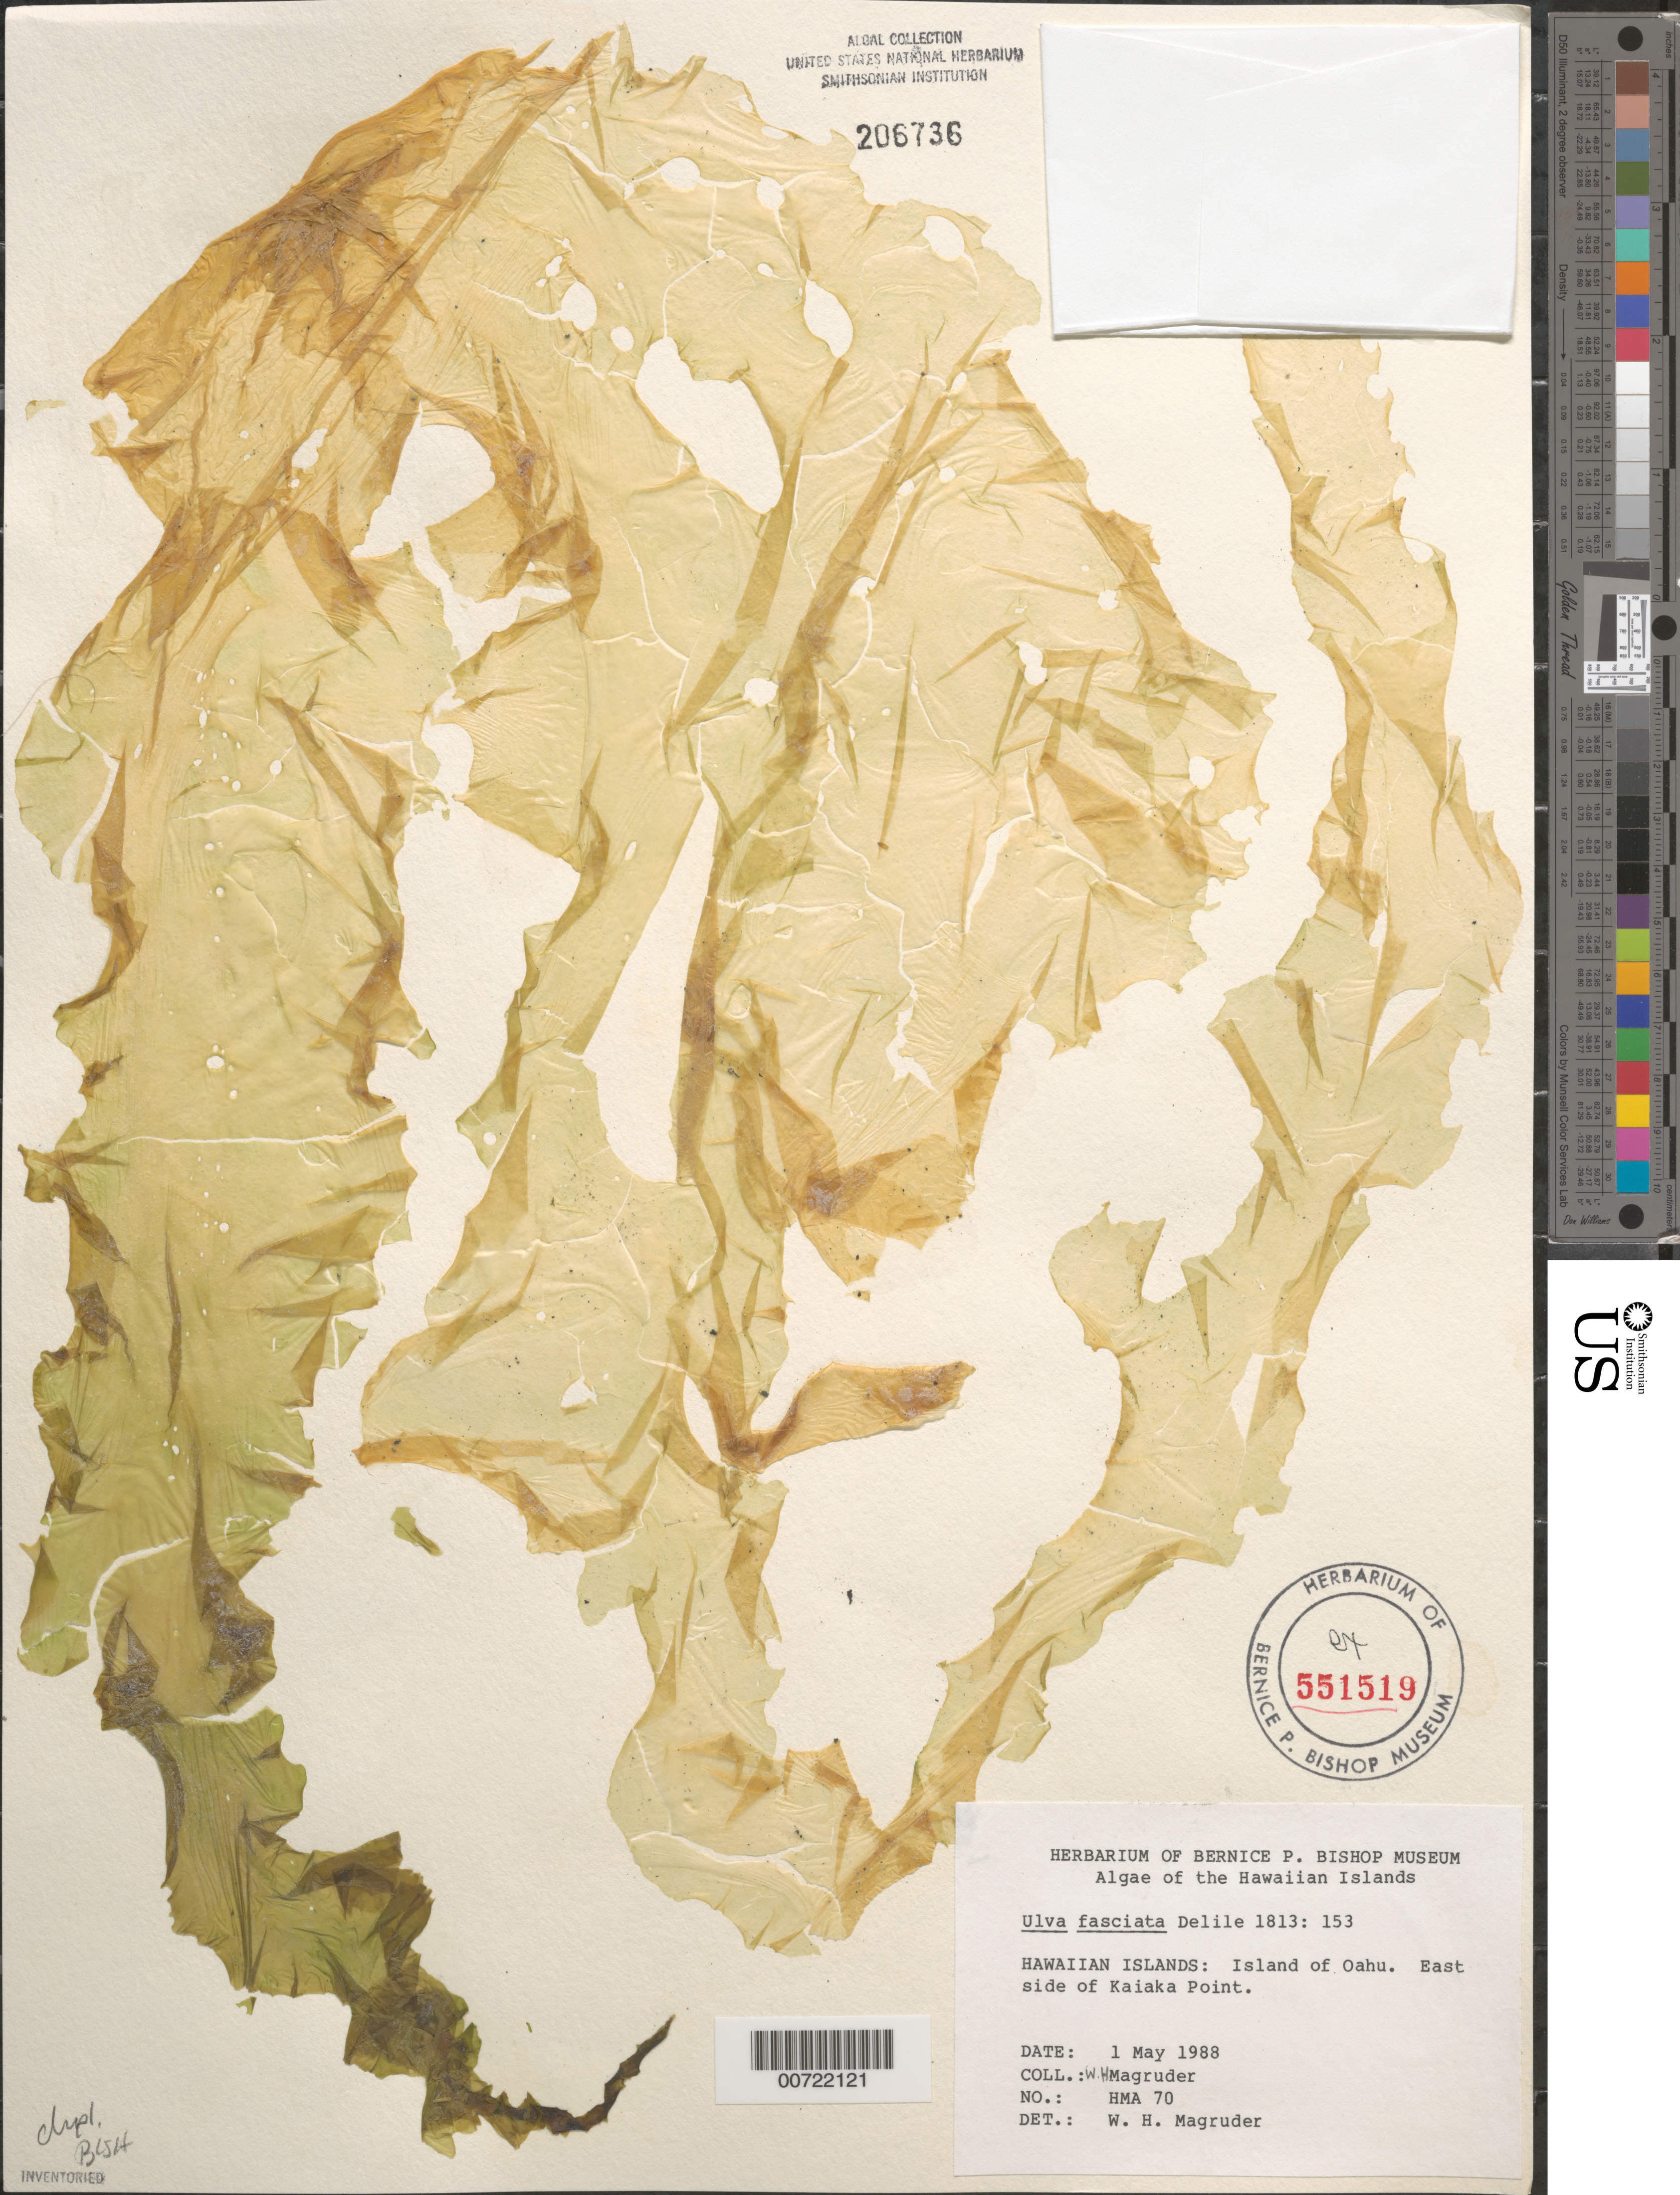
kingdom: Plantae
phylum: Chlorophyta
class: Ulvophyceae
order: Ulvales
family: Ulvaceae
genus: Ulva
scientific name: Ulva lactuca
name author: L.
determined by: Algae name updating Project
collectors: W. Magruder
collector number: HMA 70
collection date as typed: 01 May 1988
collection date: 1988-05-01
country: United States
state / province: Hawaii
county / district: Honolulu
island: Oahu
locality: Kaiaka Point, east side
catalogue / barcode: US 206736